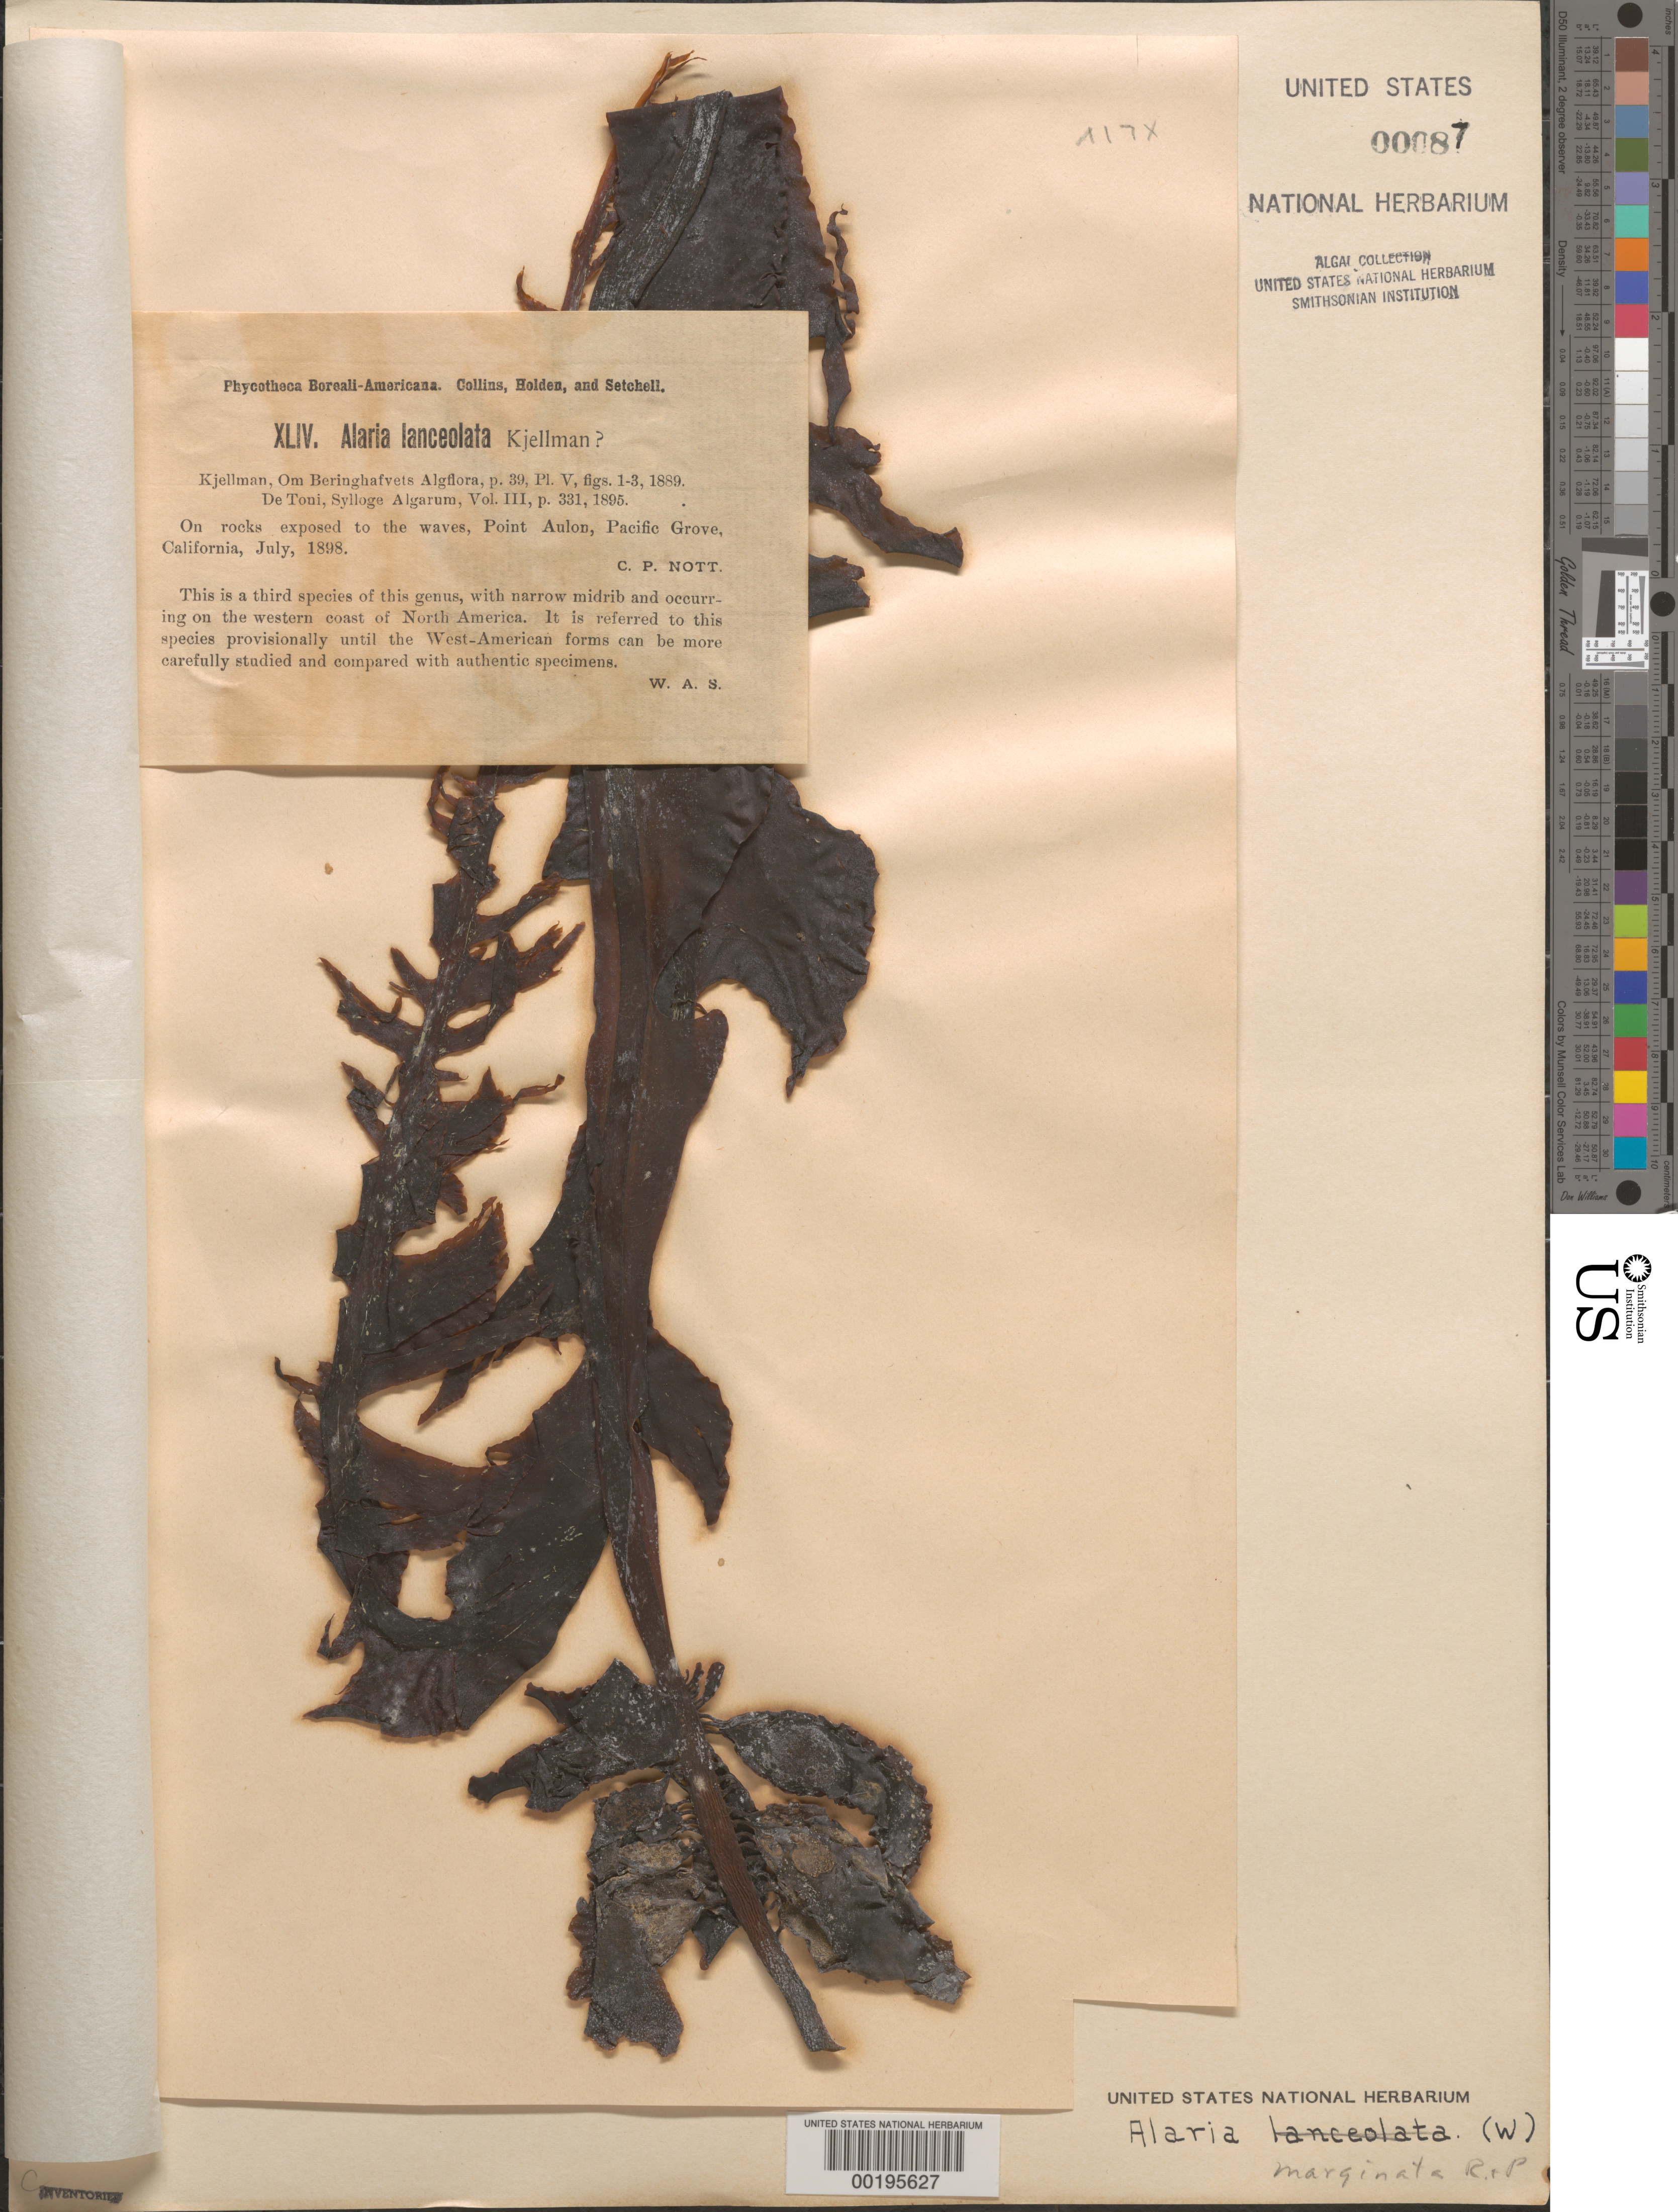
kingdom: Chromista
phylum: Ochrophyta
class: Phaeophyceae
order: Laminariales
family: Alariaceae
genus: Alaria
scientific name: Alaria marginata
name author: Ruiz & Pav.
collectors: C. Nott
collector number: PB-A Xliv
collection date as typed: Jul 1898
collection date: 1898-07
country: United States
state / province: California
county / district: Monterey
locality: Point Aulon, Pacific Grove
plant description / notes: Collins, Holden & Setchell, Phycotheca Boreali-Americana, as Alaria lanceolata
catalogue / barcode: US 87